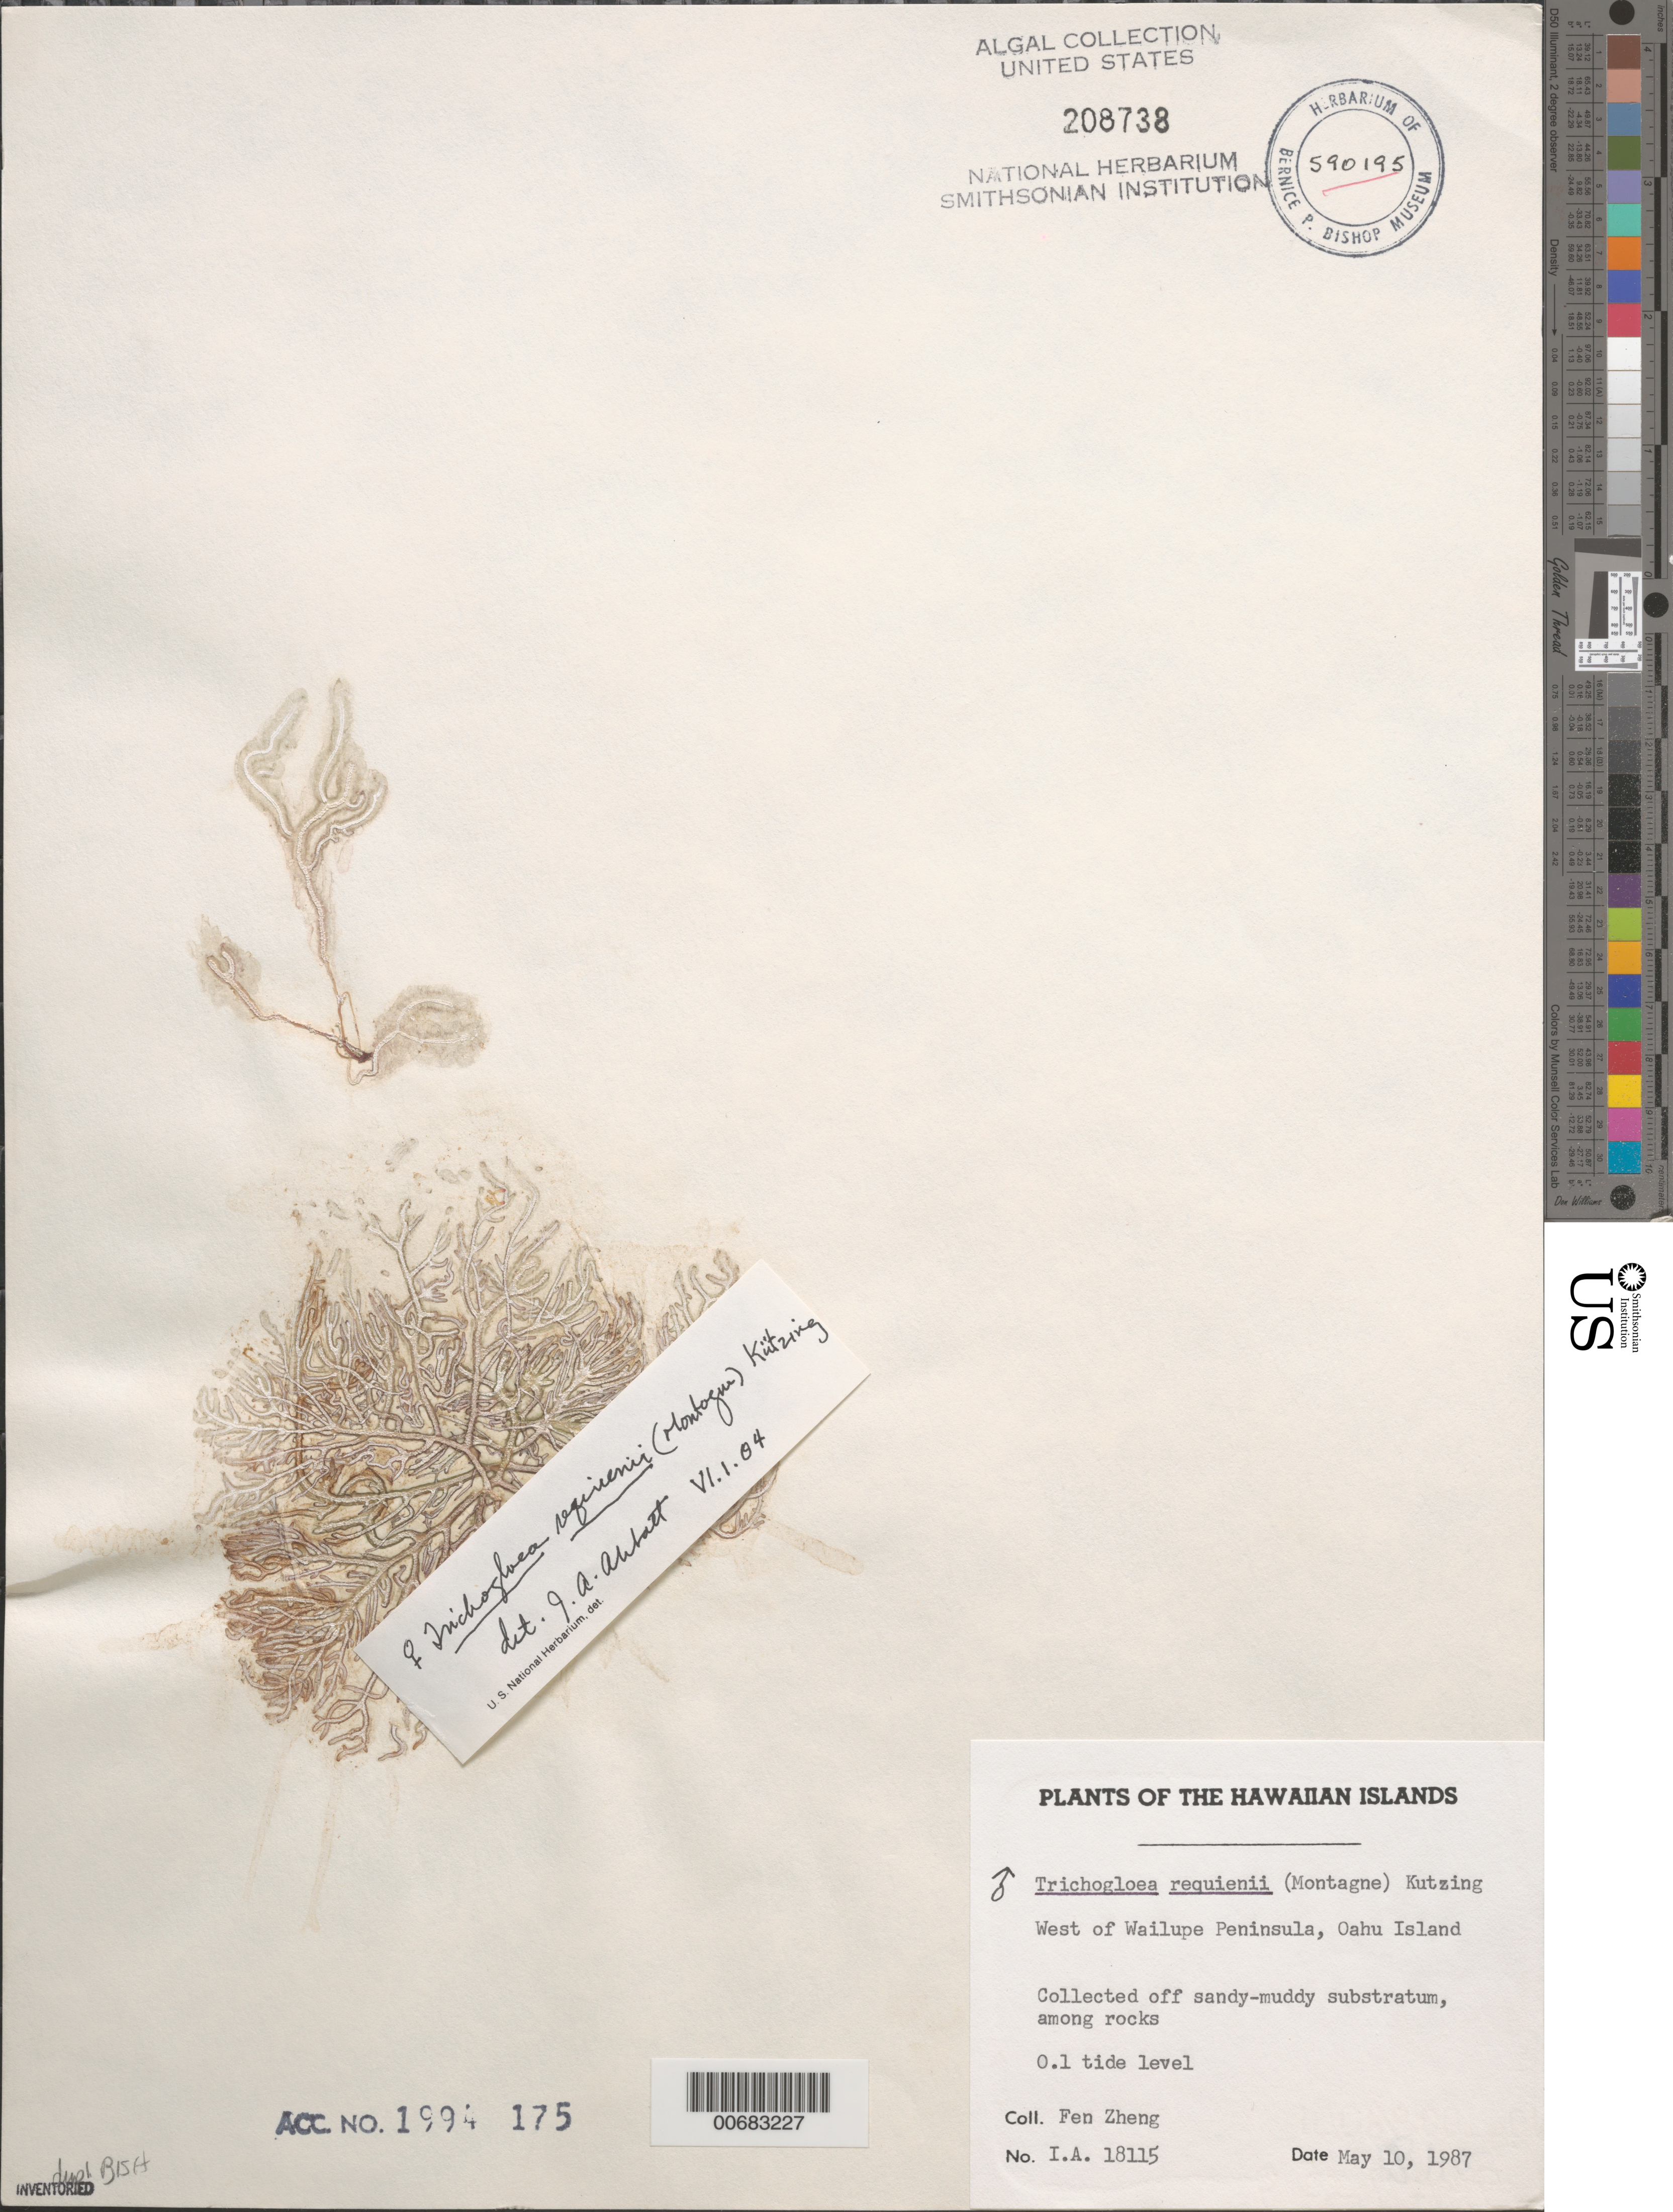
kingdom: Plantae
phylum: Rhodophyta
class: Florideophyceae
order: Nemaliales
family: Liagoraceae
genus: Trichogloea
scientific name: Trichogloea requienii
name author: (Mont.) Kütz.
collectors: F. Zheng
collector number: IAA 18115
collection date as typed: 10 May 1987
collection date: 1987-05-10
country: United States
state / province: Hawaii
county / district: Honolulu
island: Oahu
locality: West of Wailupe Peninsula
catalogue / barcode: US 208738